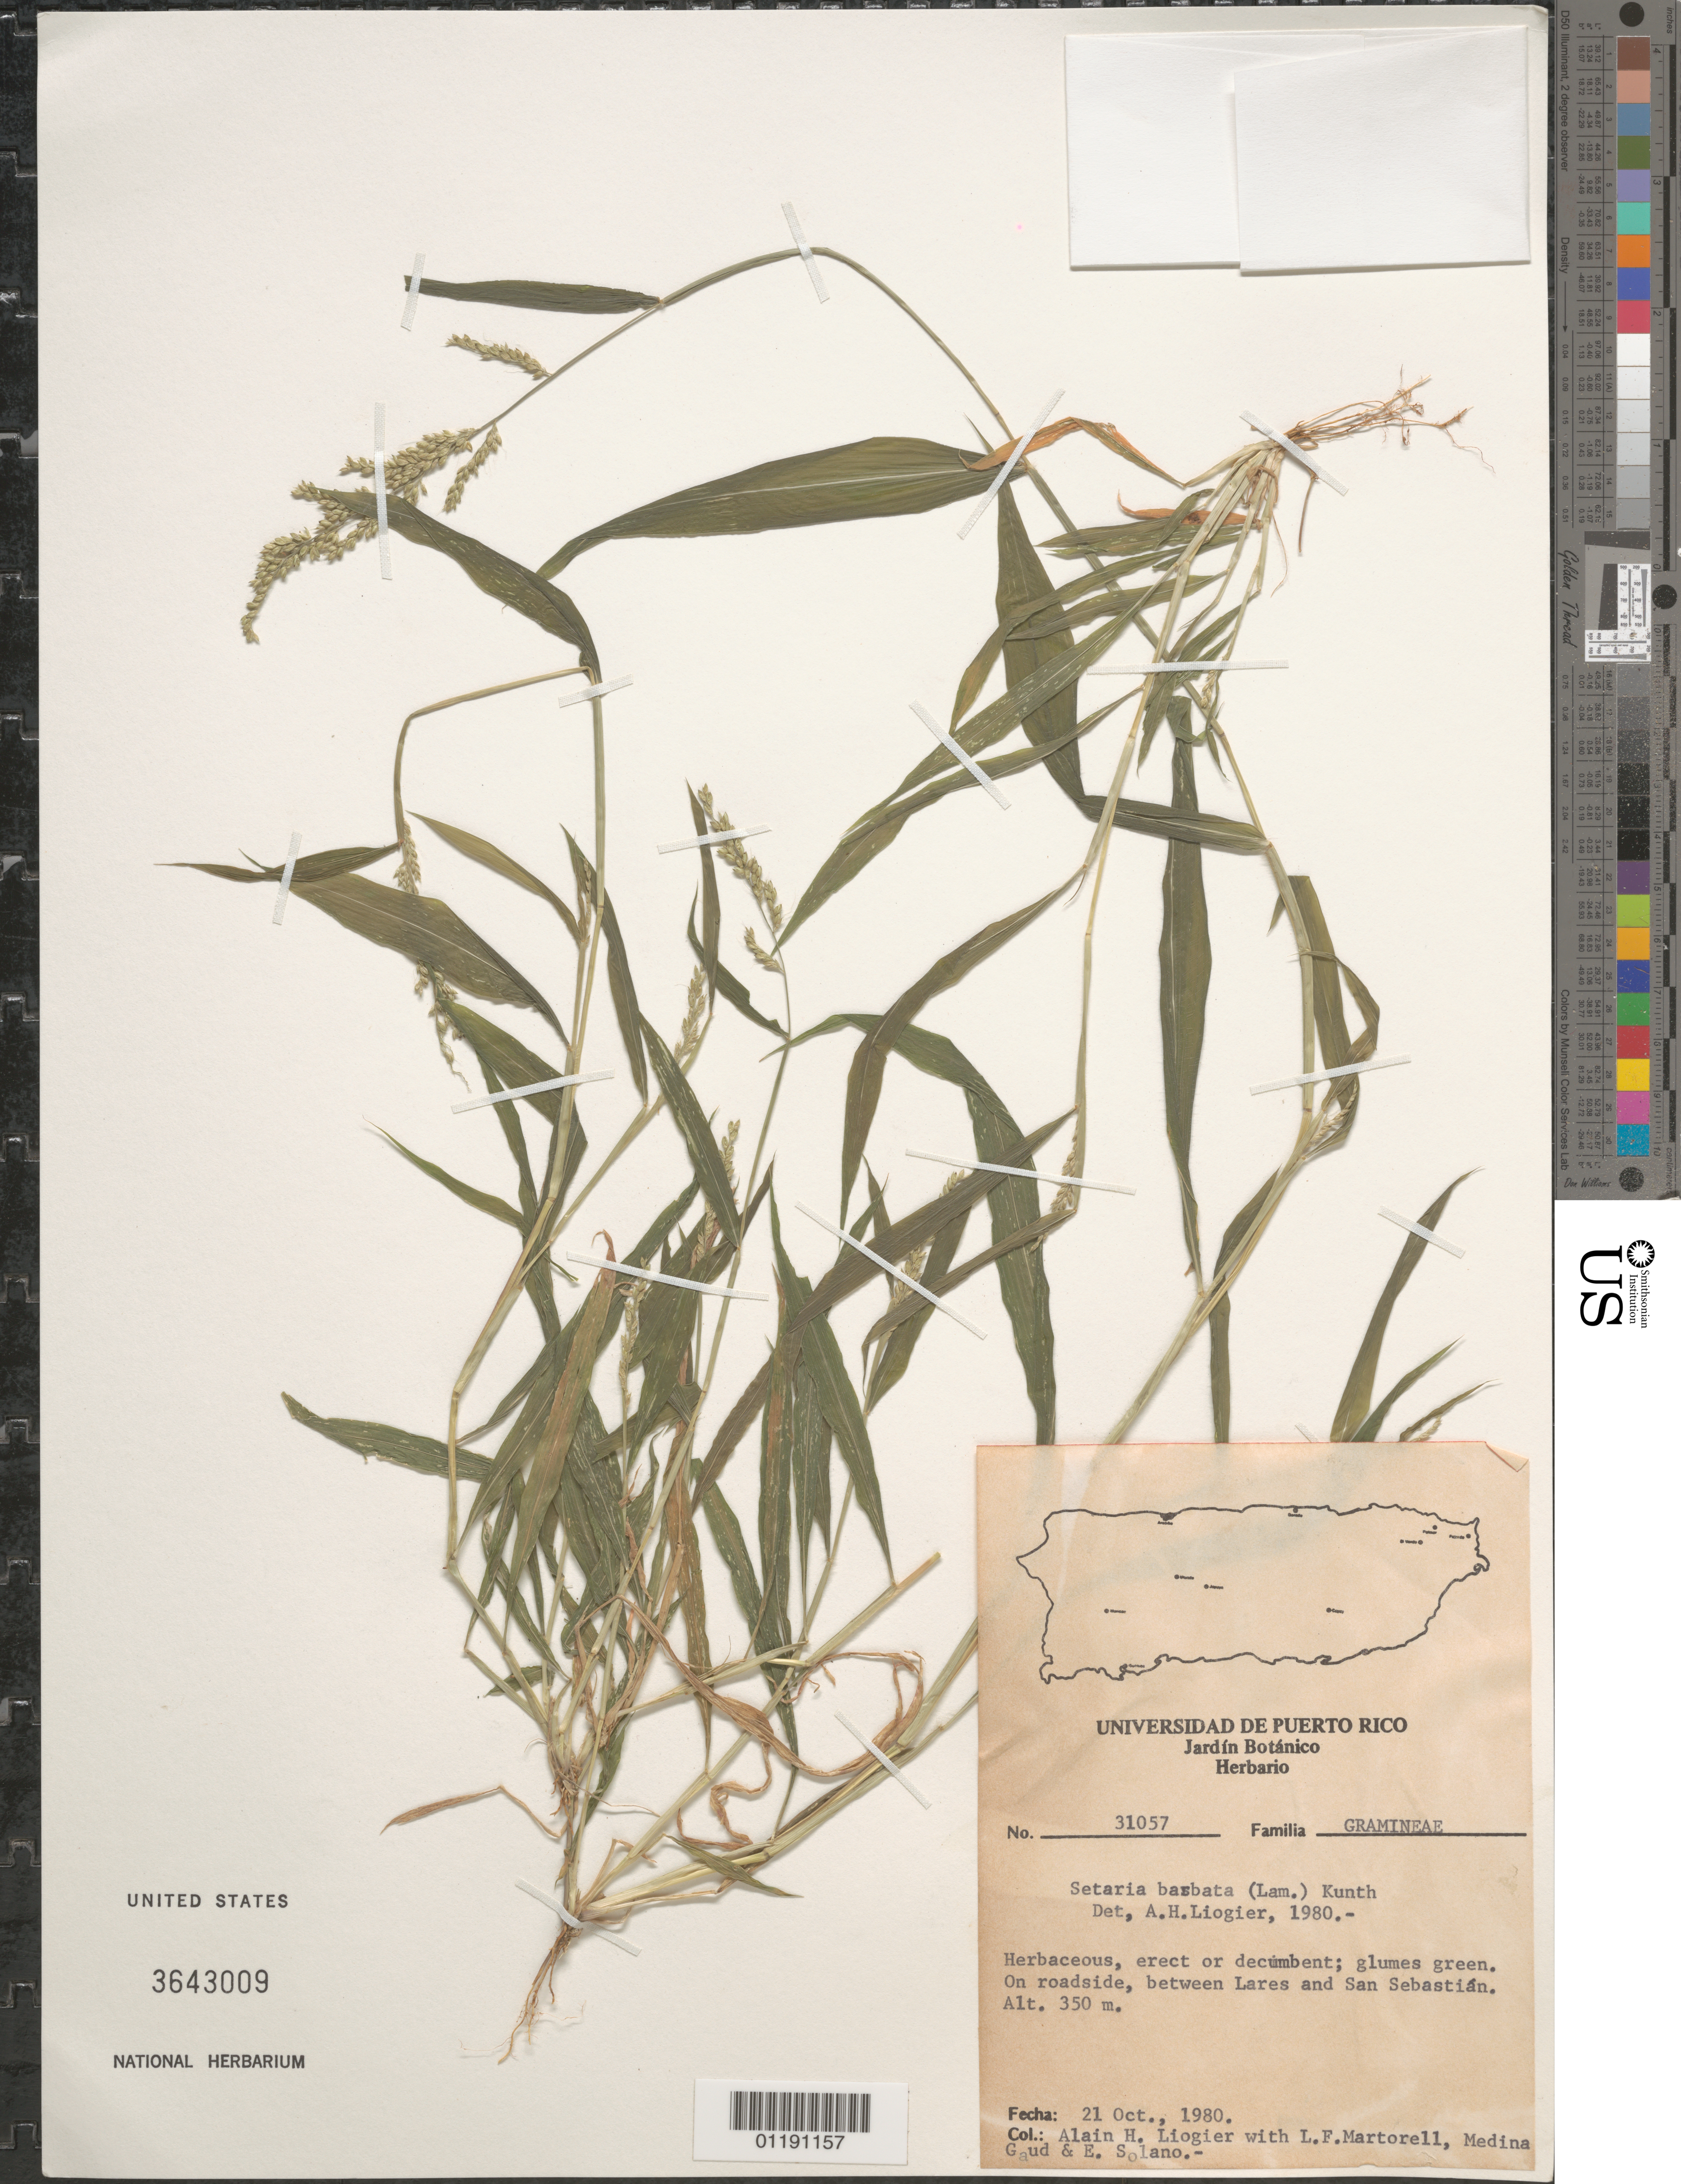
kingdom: Plantae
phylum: Tracheophyta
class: Liliopsida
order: Poales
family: Poaceae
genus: Setaria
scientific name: Setaria barbata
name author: (Lam.) Kunth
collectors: A. H. Liogier, L. Martorell, M. Gaud & E. Solano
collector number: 31057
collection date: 1980-10-21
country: Puerto Rico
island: Puerto Rico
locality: On roadside, between Lares and San Sebastián.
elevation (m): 350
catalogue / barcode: US 3643009